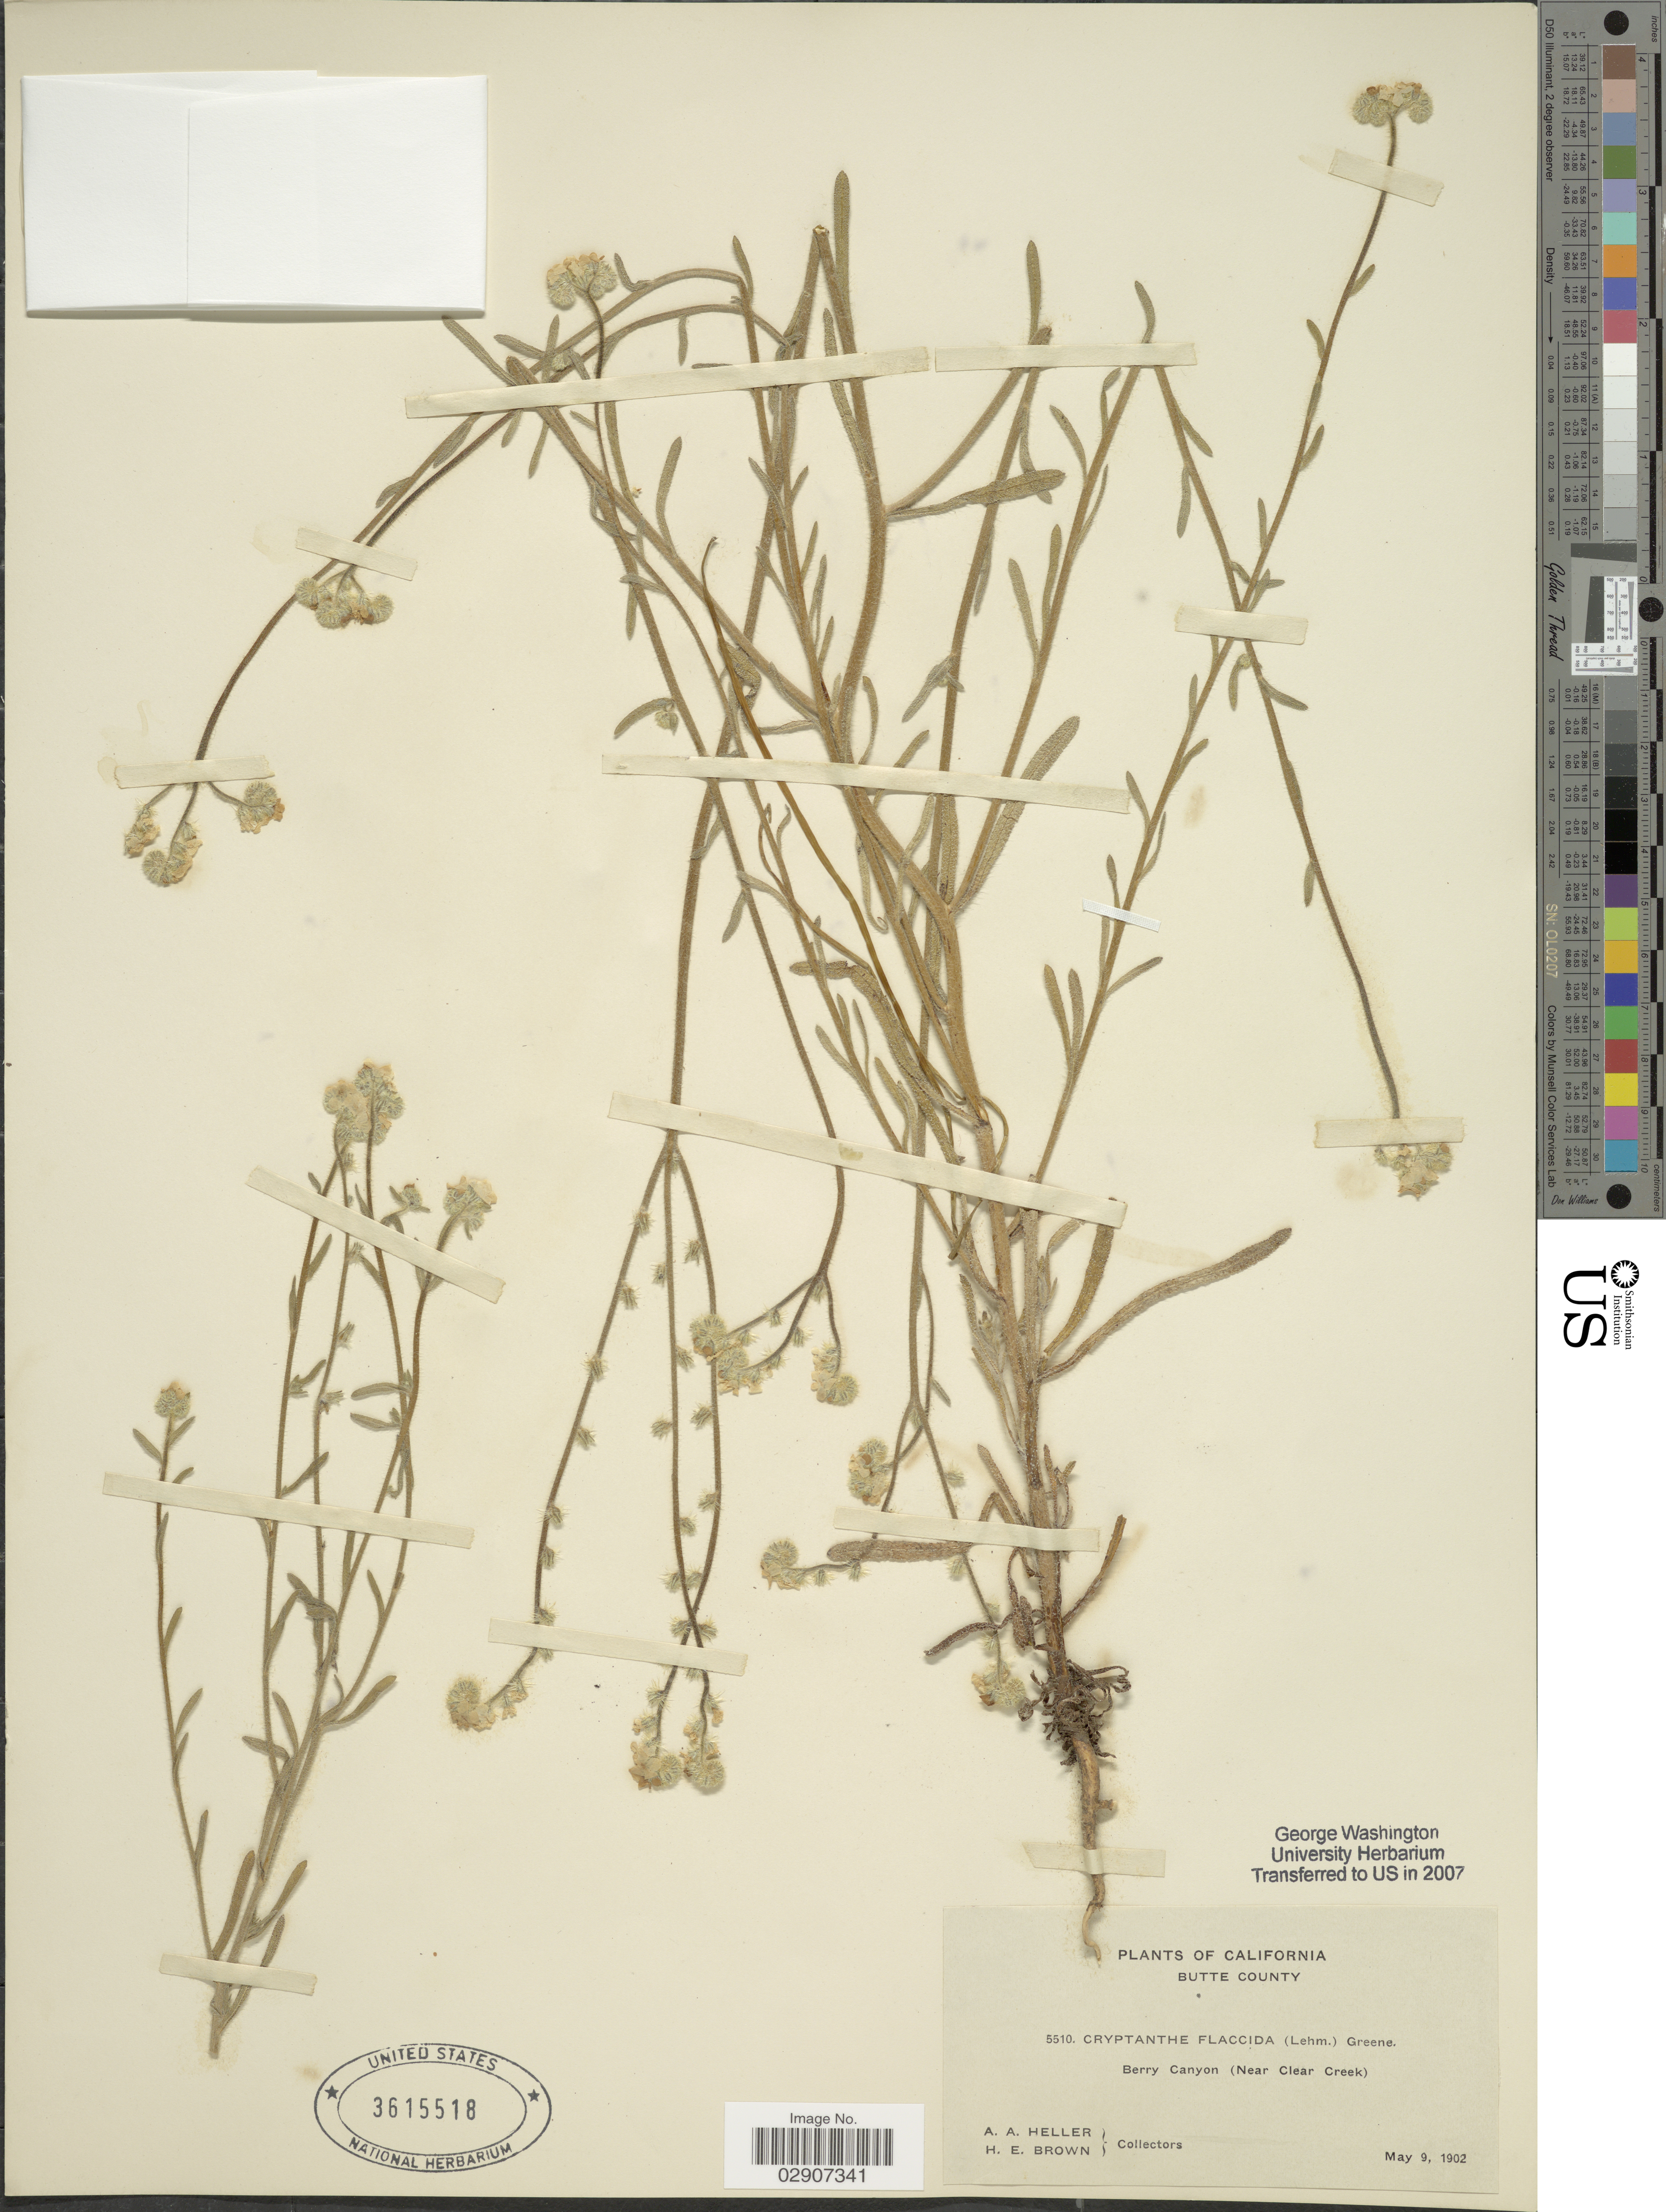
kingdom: Plantae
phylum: Tracheophyta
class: Magnoliopsida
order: Boraginales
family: Boraginaceae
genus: Cryptantha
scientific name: Cryptantha flaccida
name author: (Douglas ex Lehm.) Greene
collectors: A. A. Heller & H. E. Brown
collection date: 1902-05-09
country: United States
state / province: California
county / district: Butte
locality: Butte County, Berry Canyon (Near Clear Creek).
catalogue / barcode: US 3615518